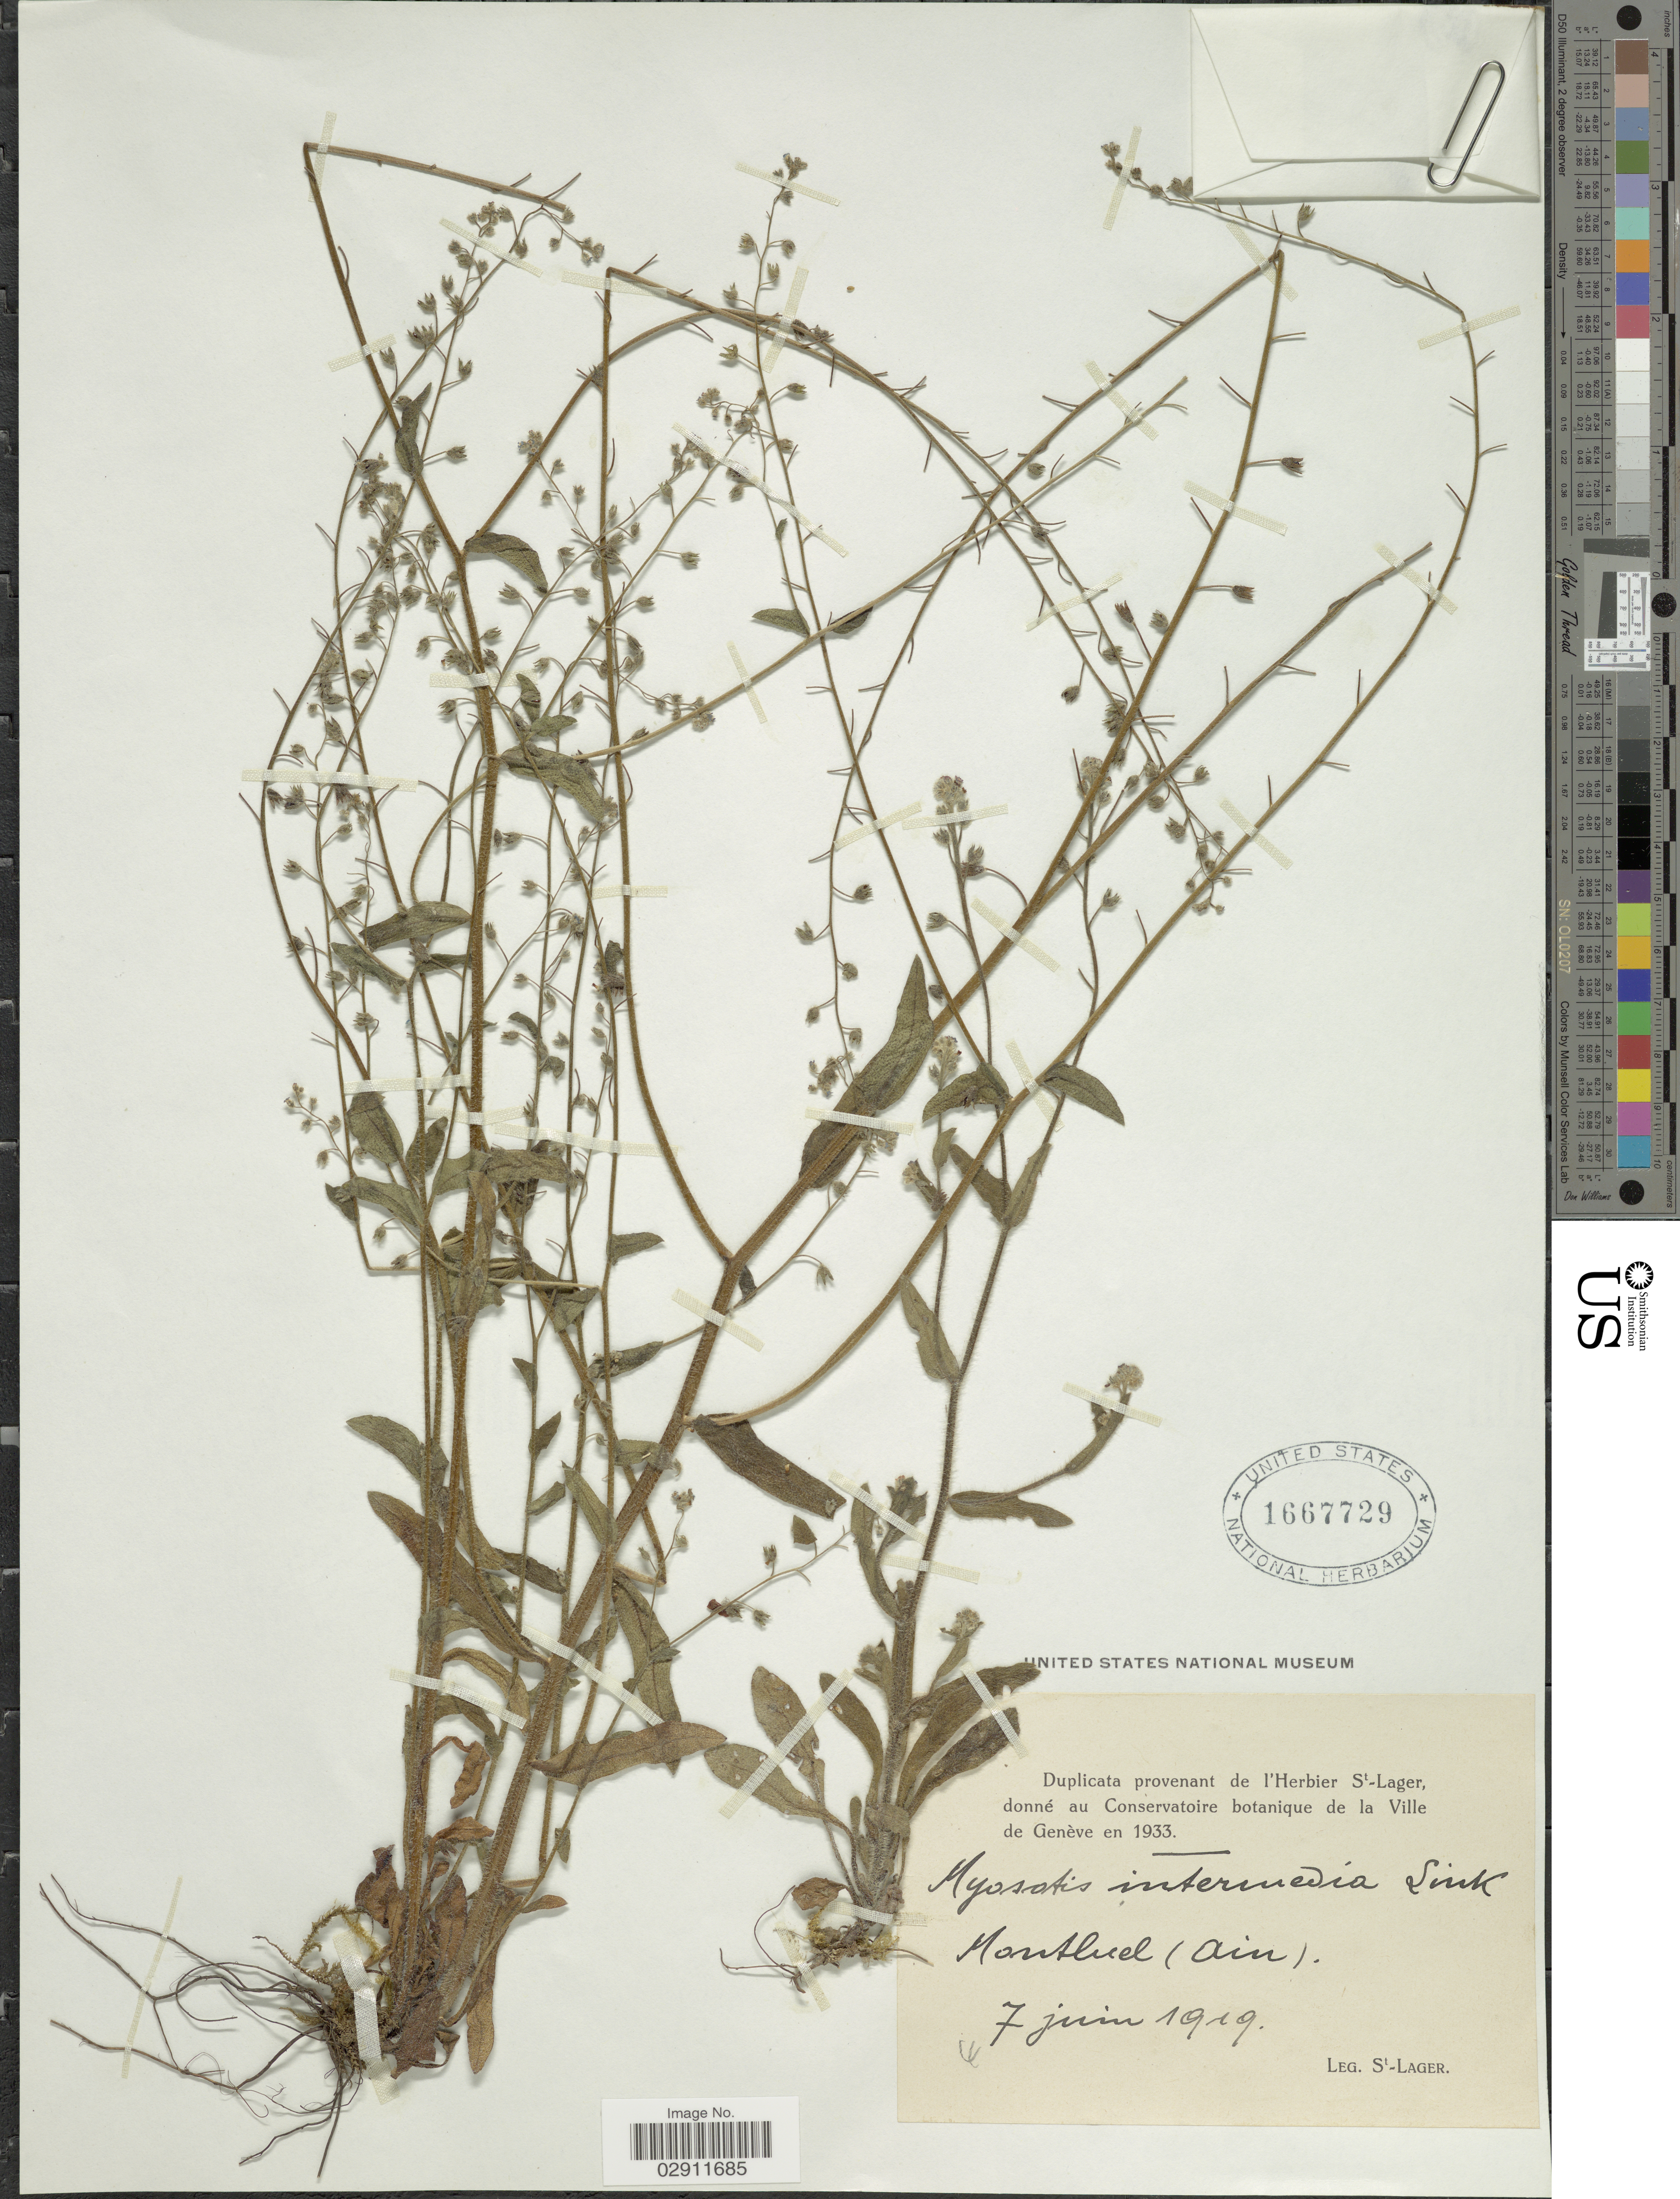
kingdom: Plantae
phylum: Tracheophyta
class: Magnoliopsida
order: Boraginales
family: Boraginaceae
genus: Myosotis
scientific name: Myosotis intermedia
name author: Link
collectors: -. St. Lager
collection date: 1919-06-07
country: France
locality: Montluel (Ain).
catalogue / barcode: US 1667729